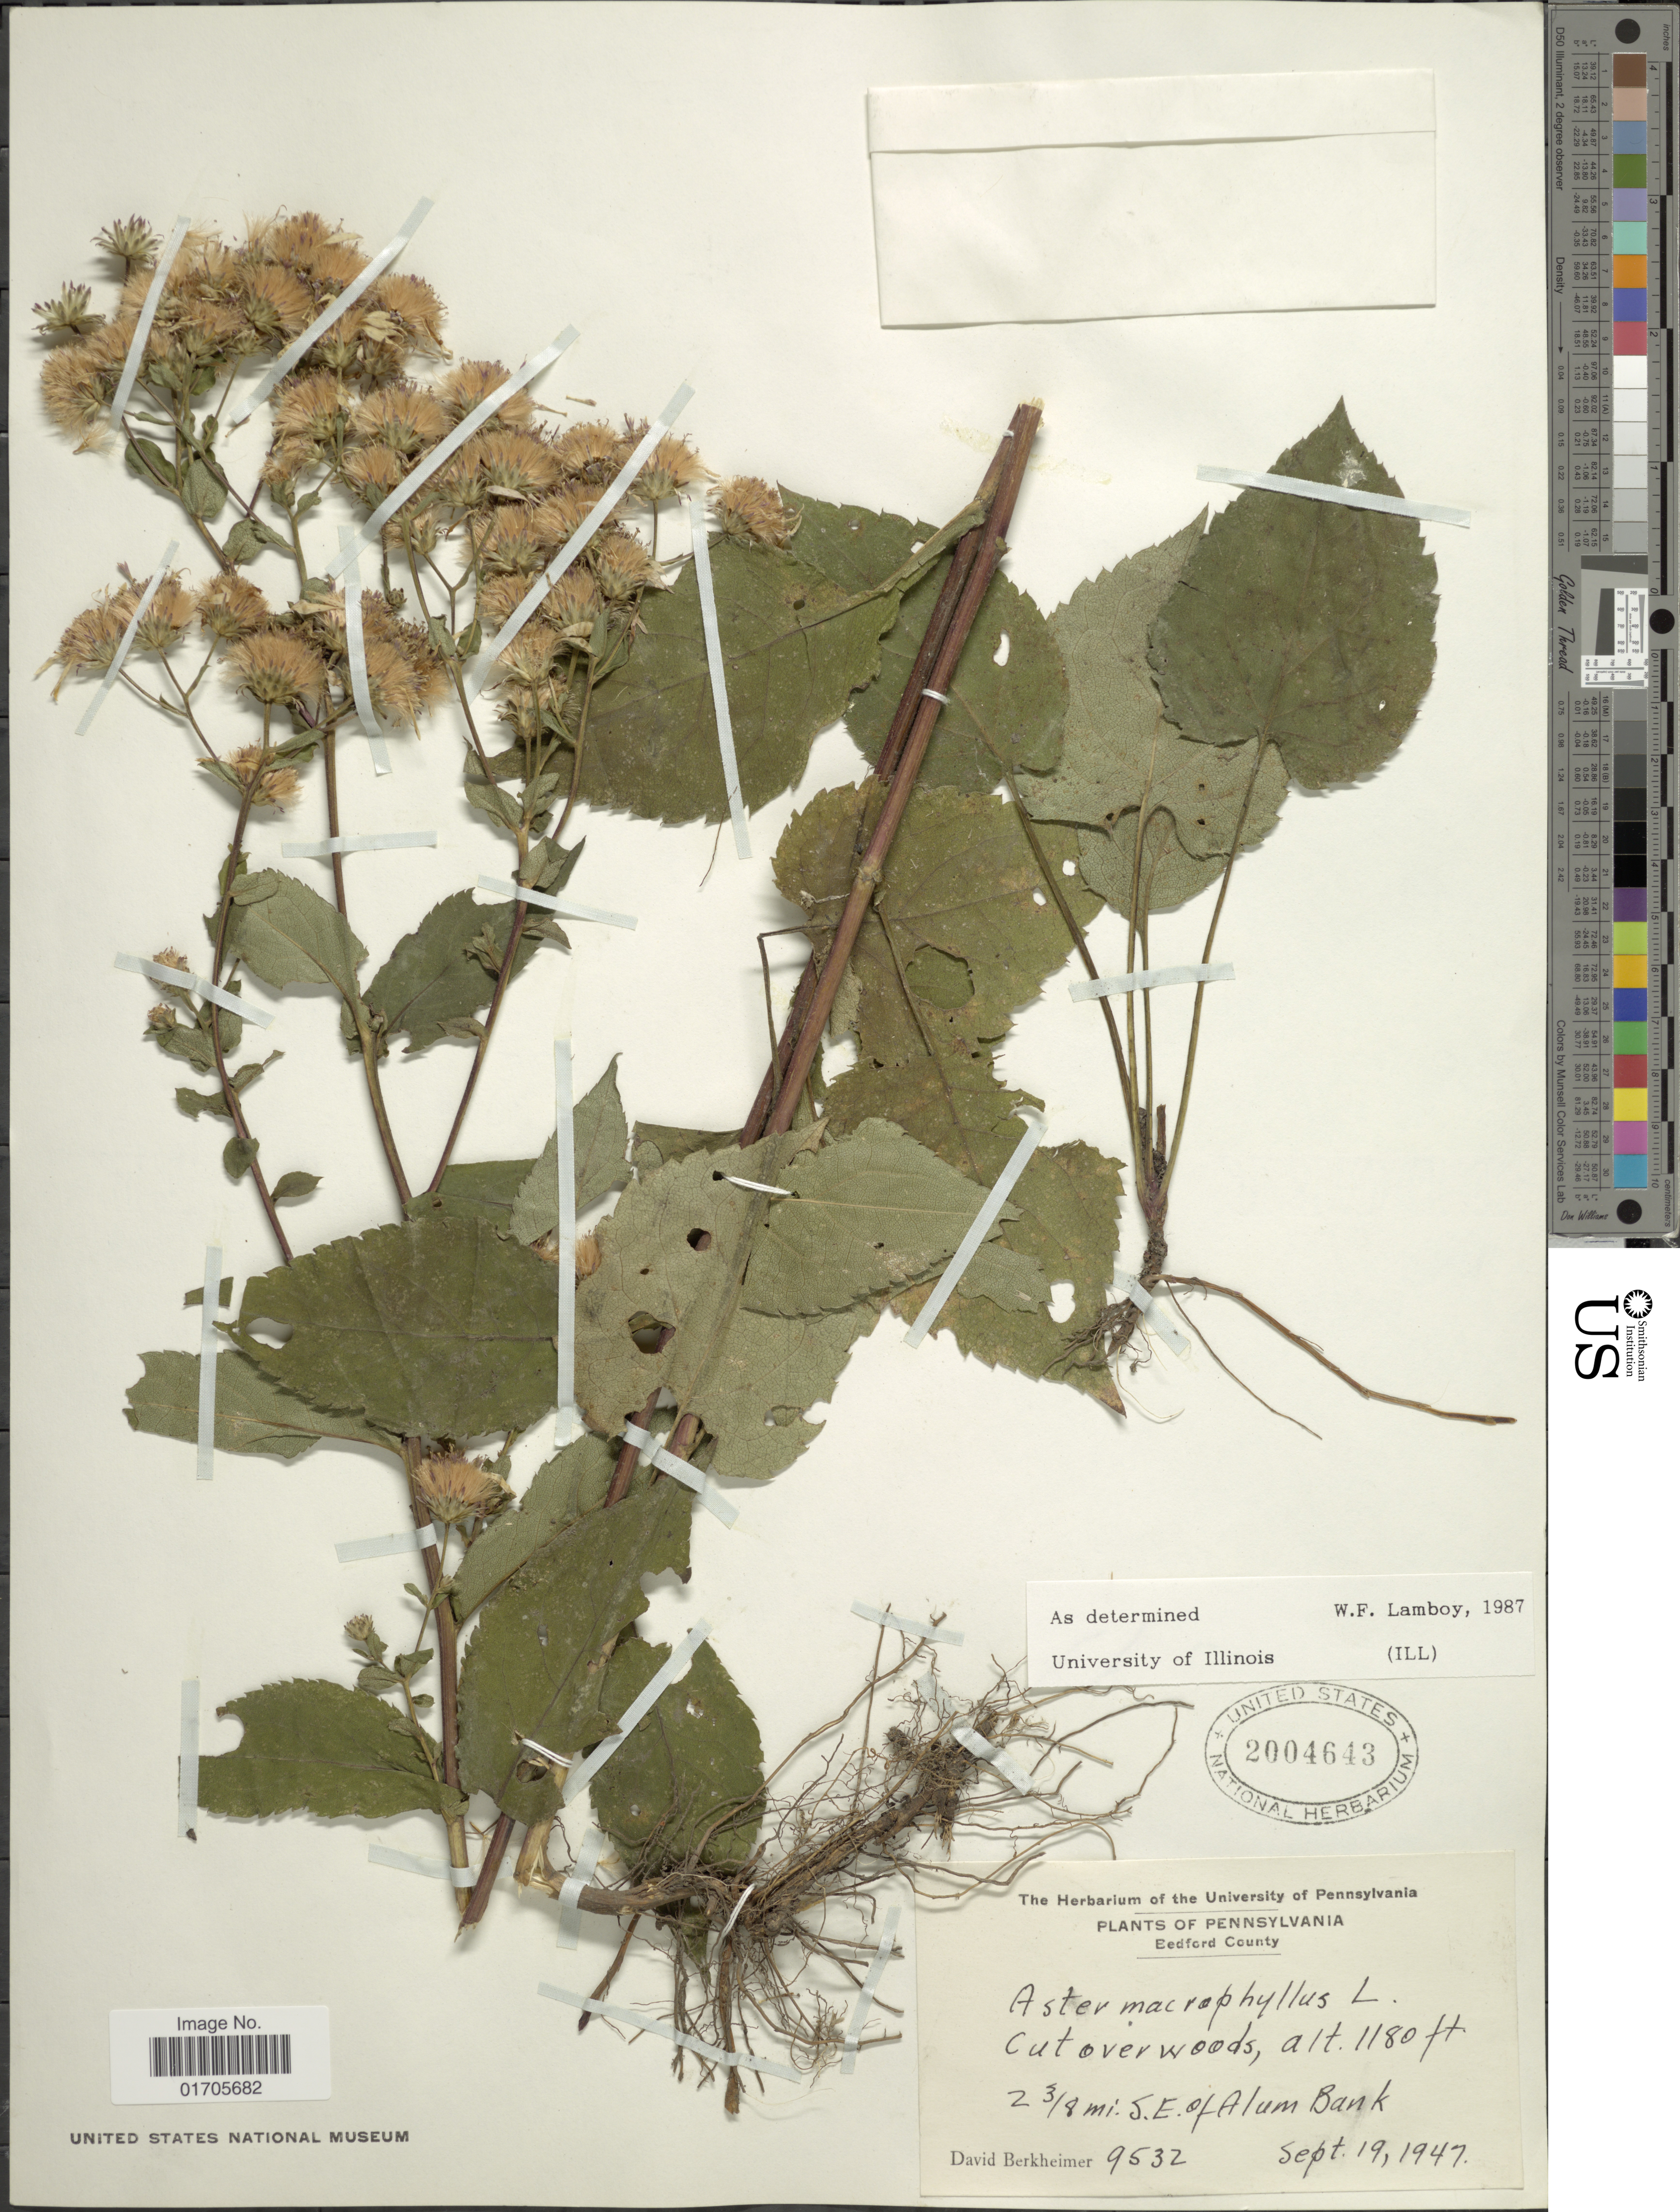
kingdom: Plantae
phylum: Tracheophyta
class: Magnoliopsida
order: Asterales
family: Asteraceae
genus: Eurybia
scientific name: Eurybia macrophylla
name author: (L.) Cass.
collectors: D. Berkheimer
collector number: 9532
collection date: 1947-09-19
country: United States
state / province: Pennsylvania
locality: Pennsylvania. Bedford County. Cut over woods. 2 3/8 mi. S.E. of Alum Bank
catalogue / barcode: US 2004643